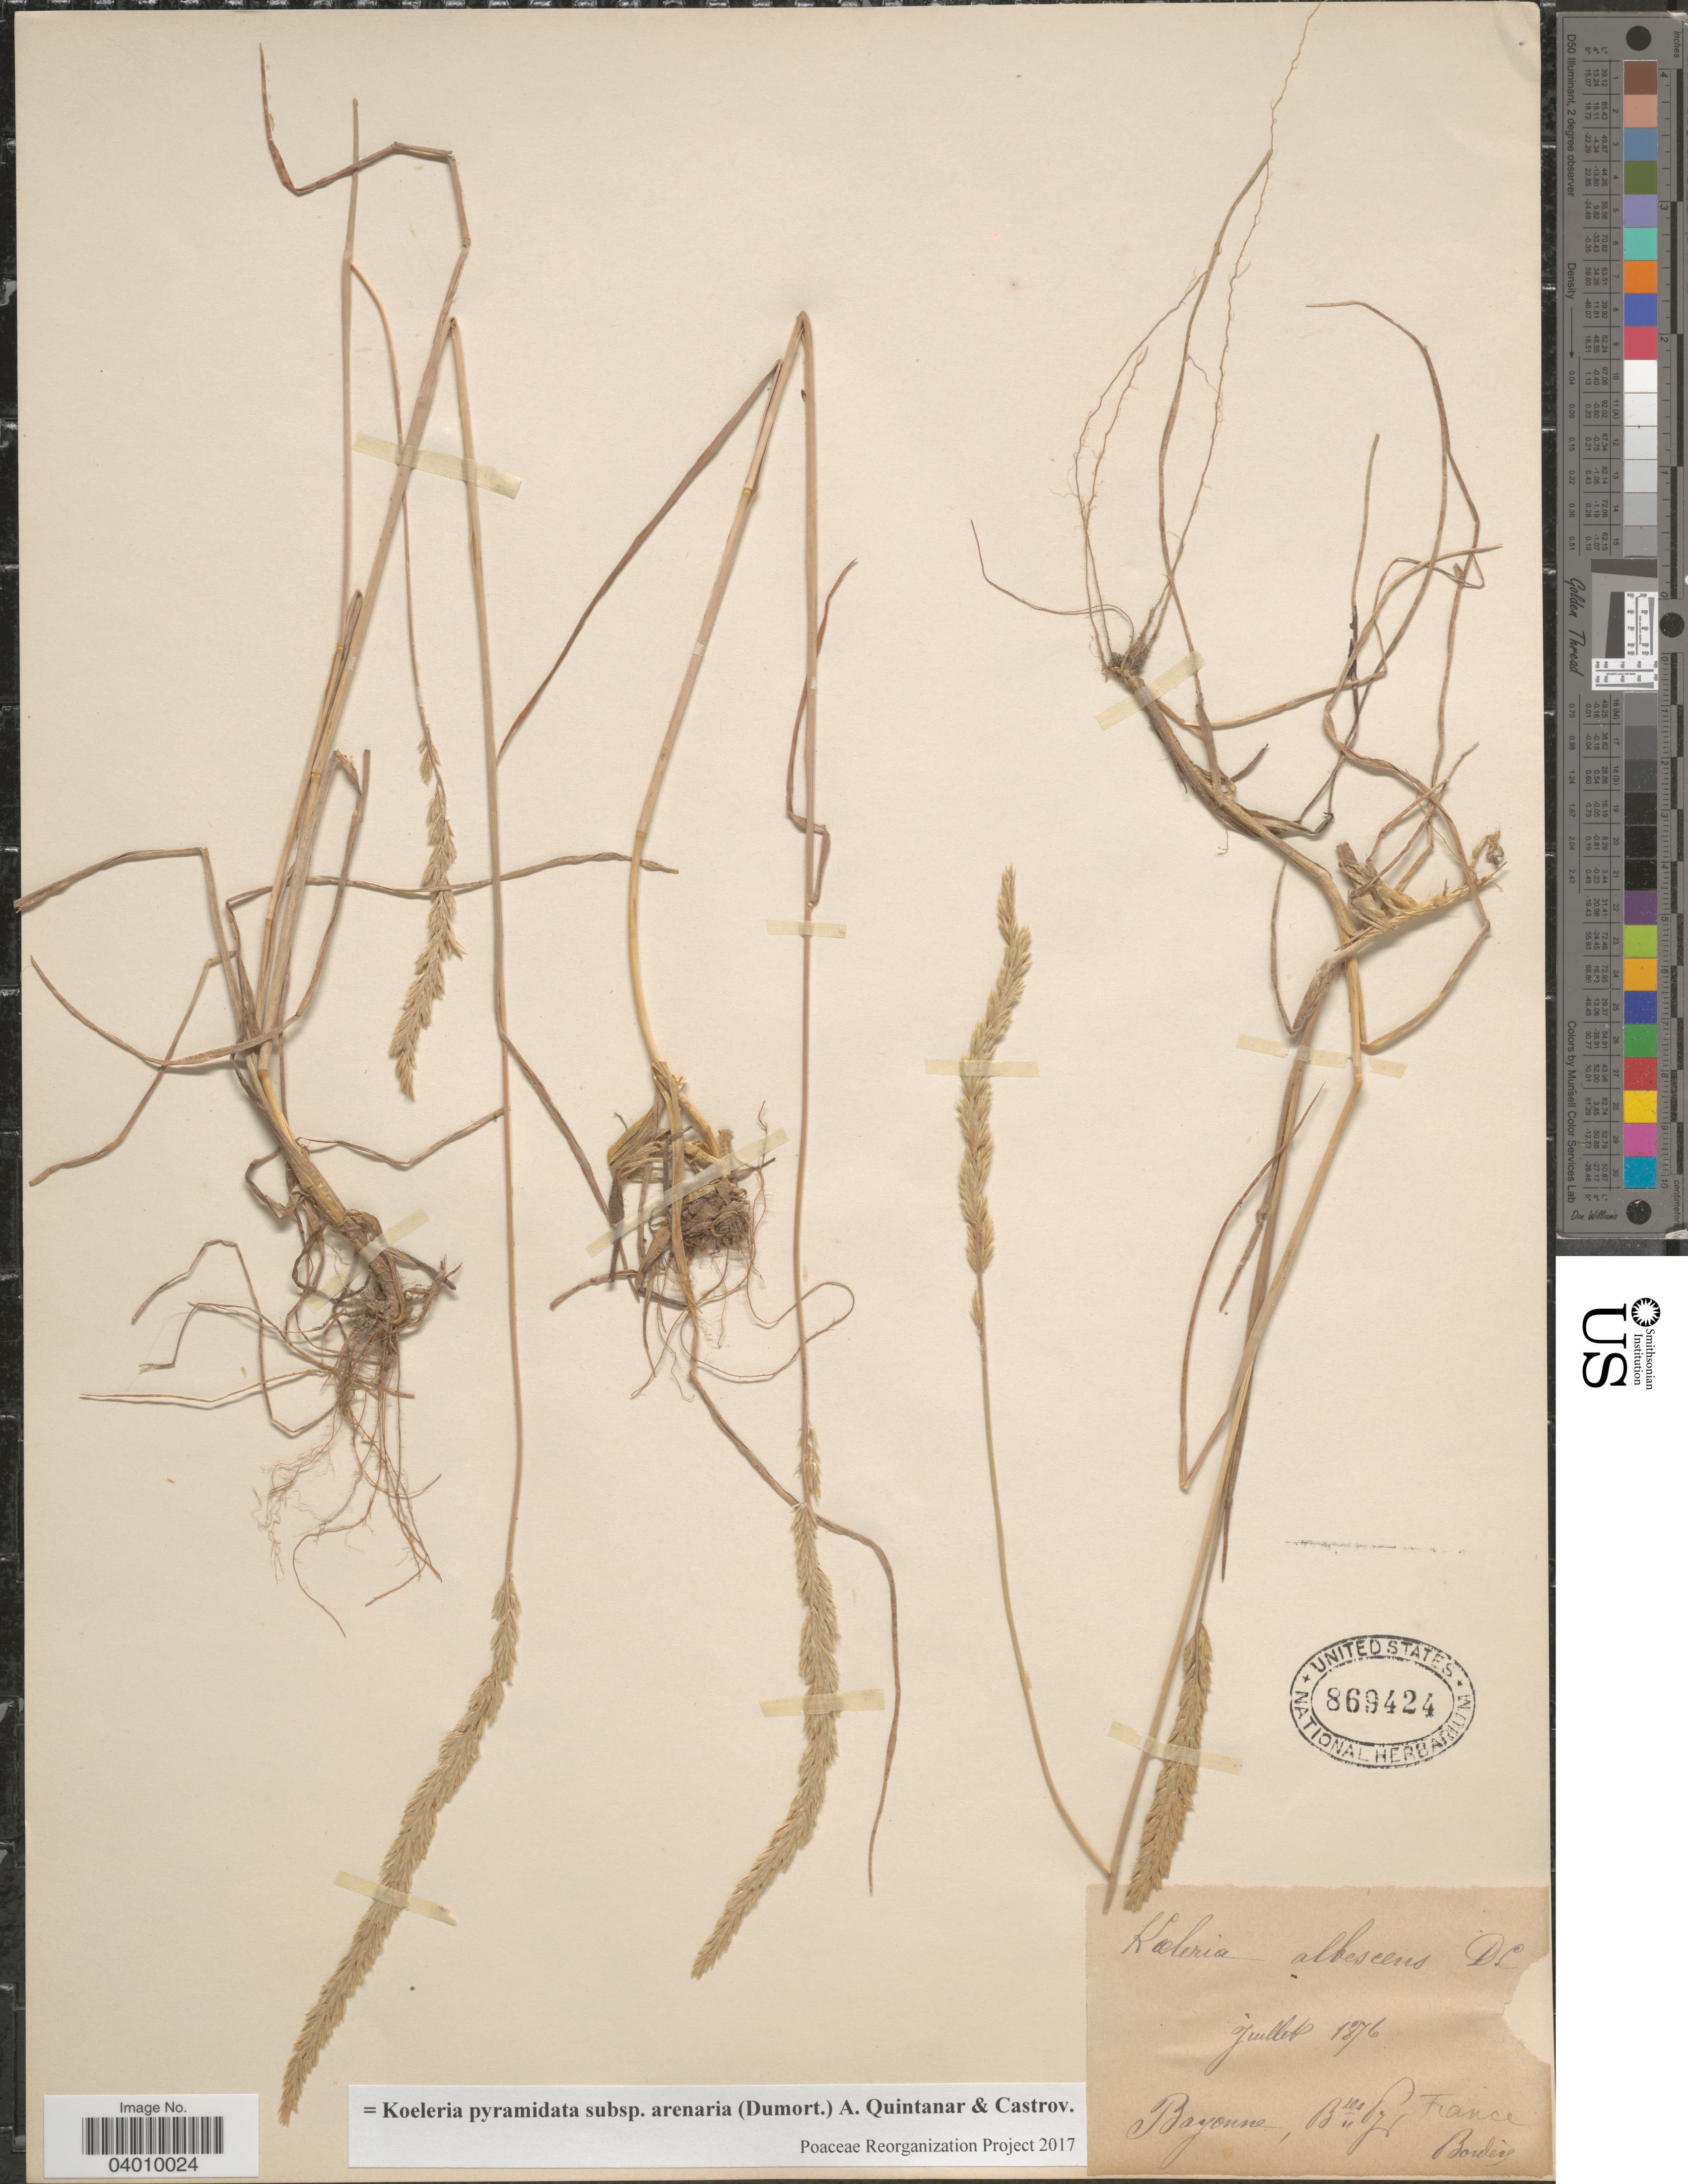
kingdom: Plantae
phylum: Tracheophyta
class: Liliopsida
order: Poales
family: Poaceae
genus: Koeleria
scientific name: Koeleria pyramidata subsp. arenaria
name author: (Dumort.) Castrov. & Quintanar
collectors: -. Boulere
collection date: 1876-07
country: France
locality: Bayonne, Bses Pyr.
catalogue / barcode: US 869424